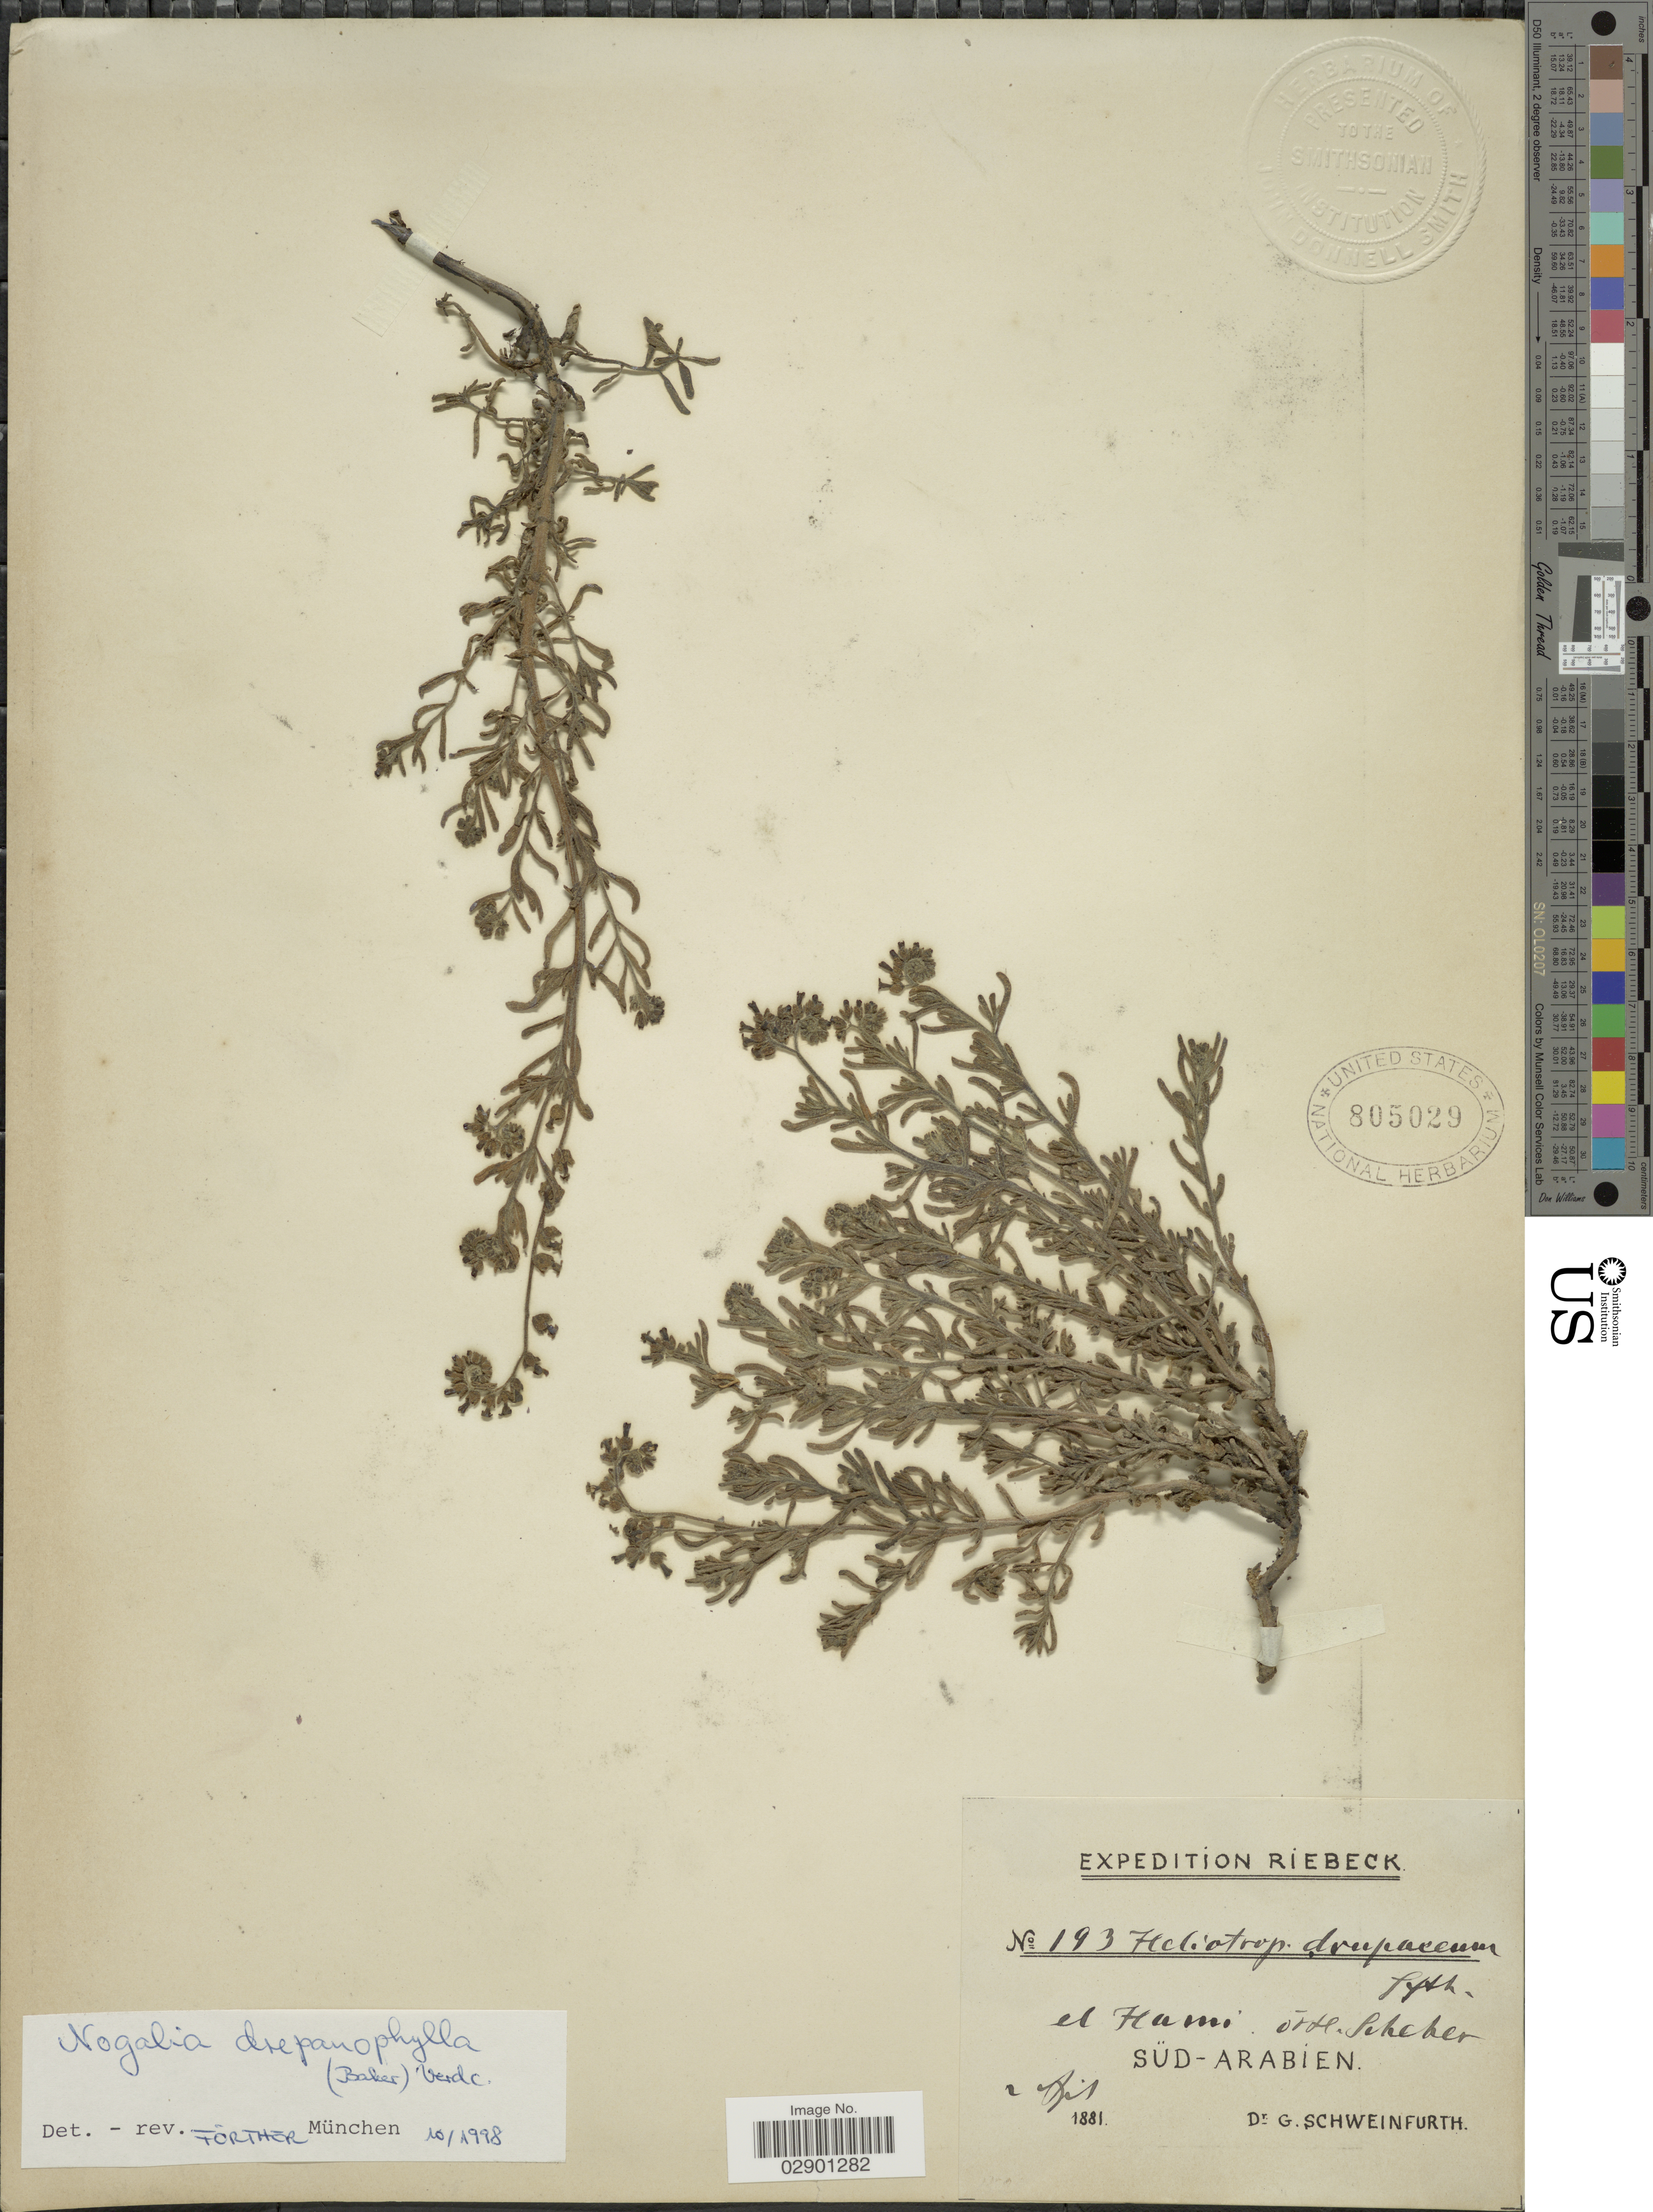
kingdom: Plantae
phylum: Tracheophyta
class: Magnoliopsida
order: Boraginales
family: Heliotropiaceae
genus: Heliotropium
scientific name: Heliotropium drepanophyllum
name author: Baker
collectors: G. A. Schweinfurth (herbarium)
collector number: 193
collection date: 1881-04-02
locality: El Hami. Süd-Arabien.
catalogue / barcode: US 805029